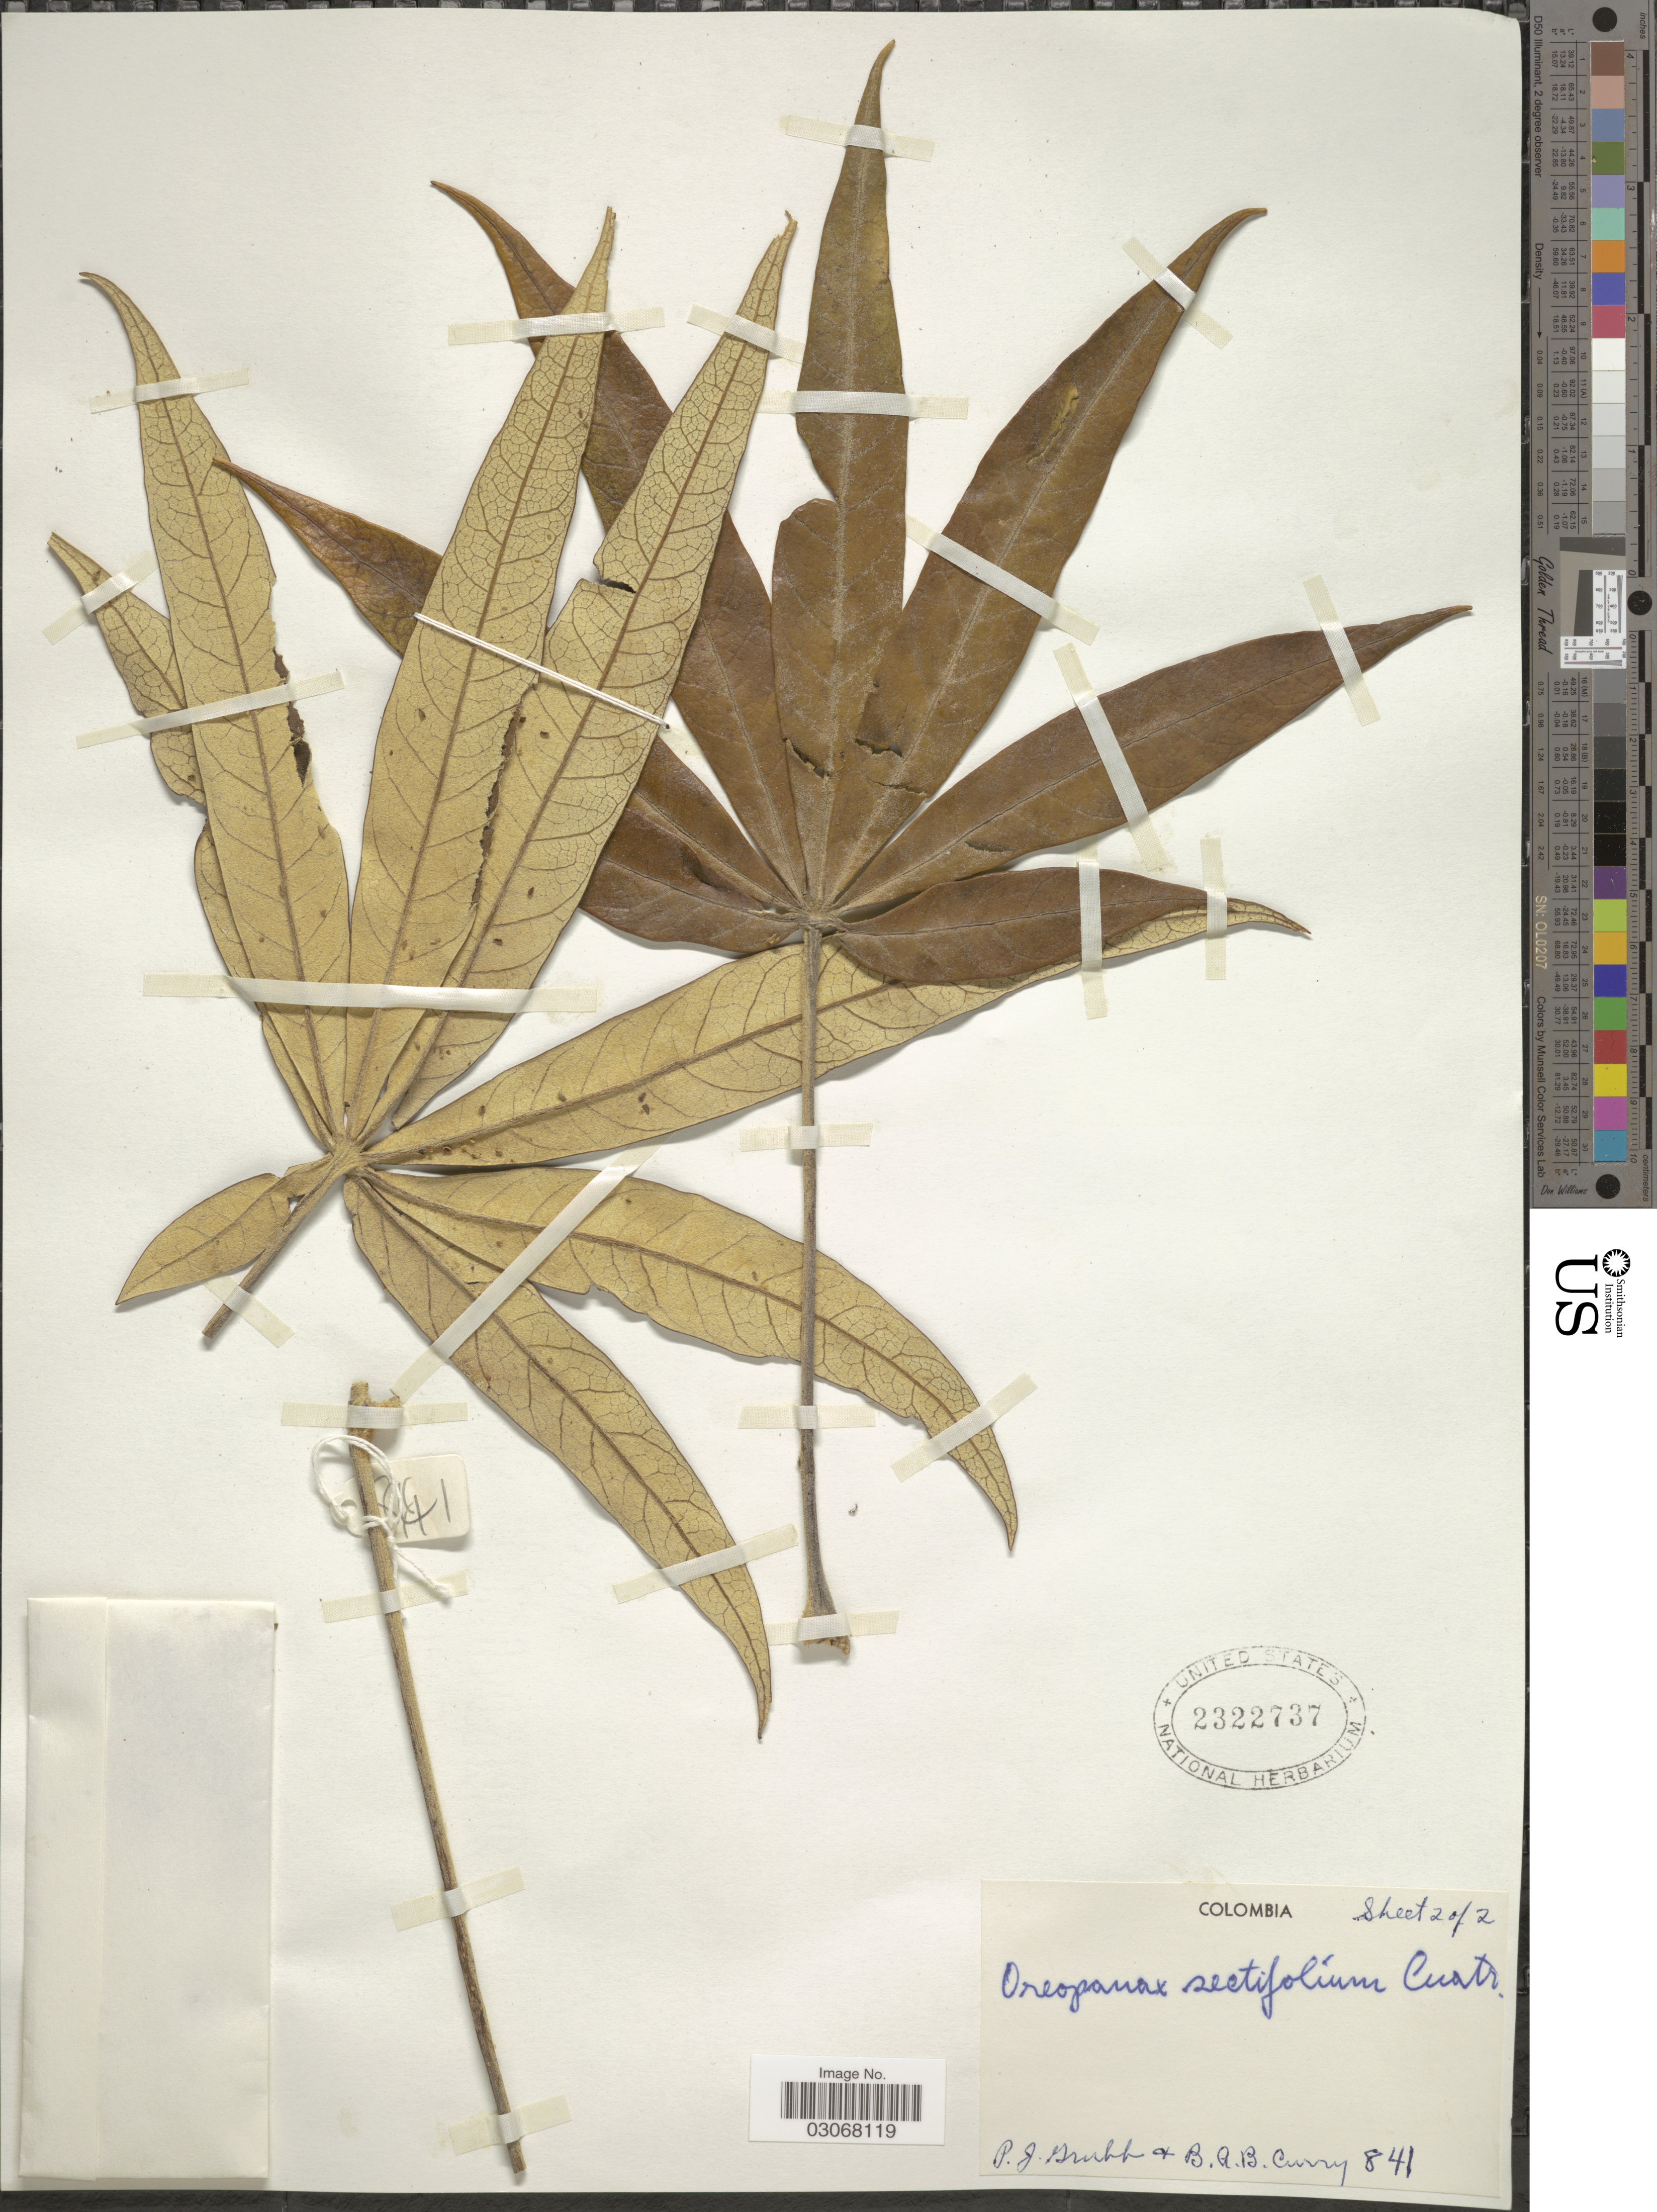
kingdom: Plantae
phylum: Tracheophyta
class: Magnoliopsida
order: Apiales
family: Araliaceae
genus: Oreopanax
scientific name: Oreopanax sectifolius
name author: Cuatrec.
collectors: P. J. Grubb & B. A. B. Curry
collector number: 841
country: Colombia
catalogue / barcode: US 2322737